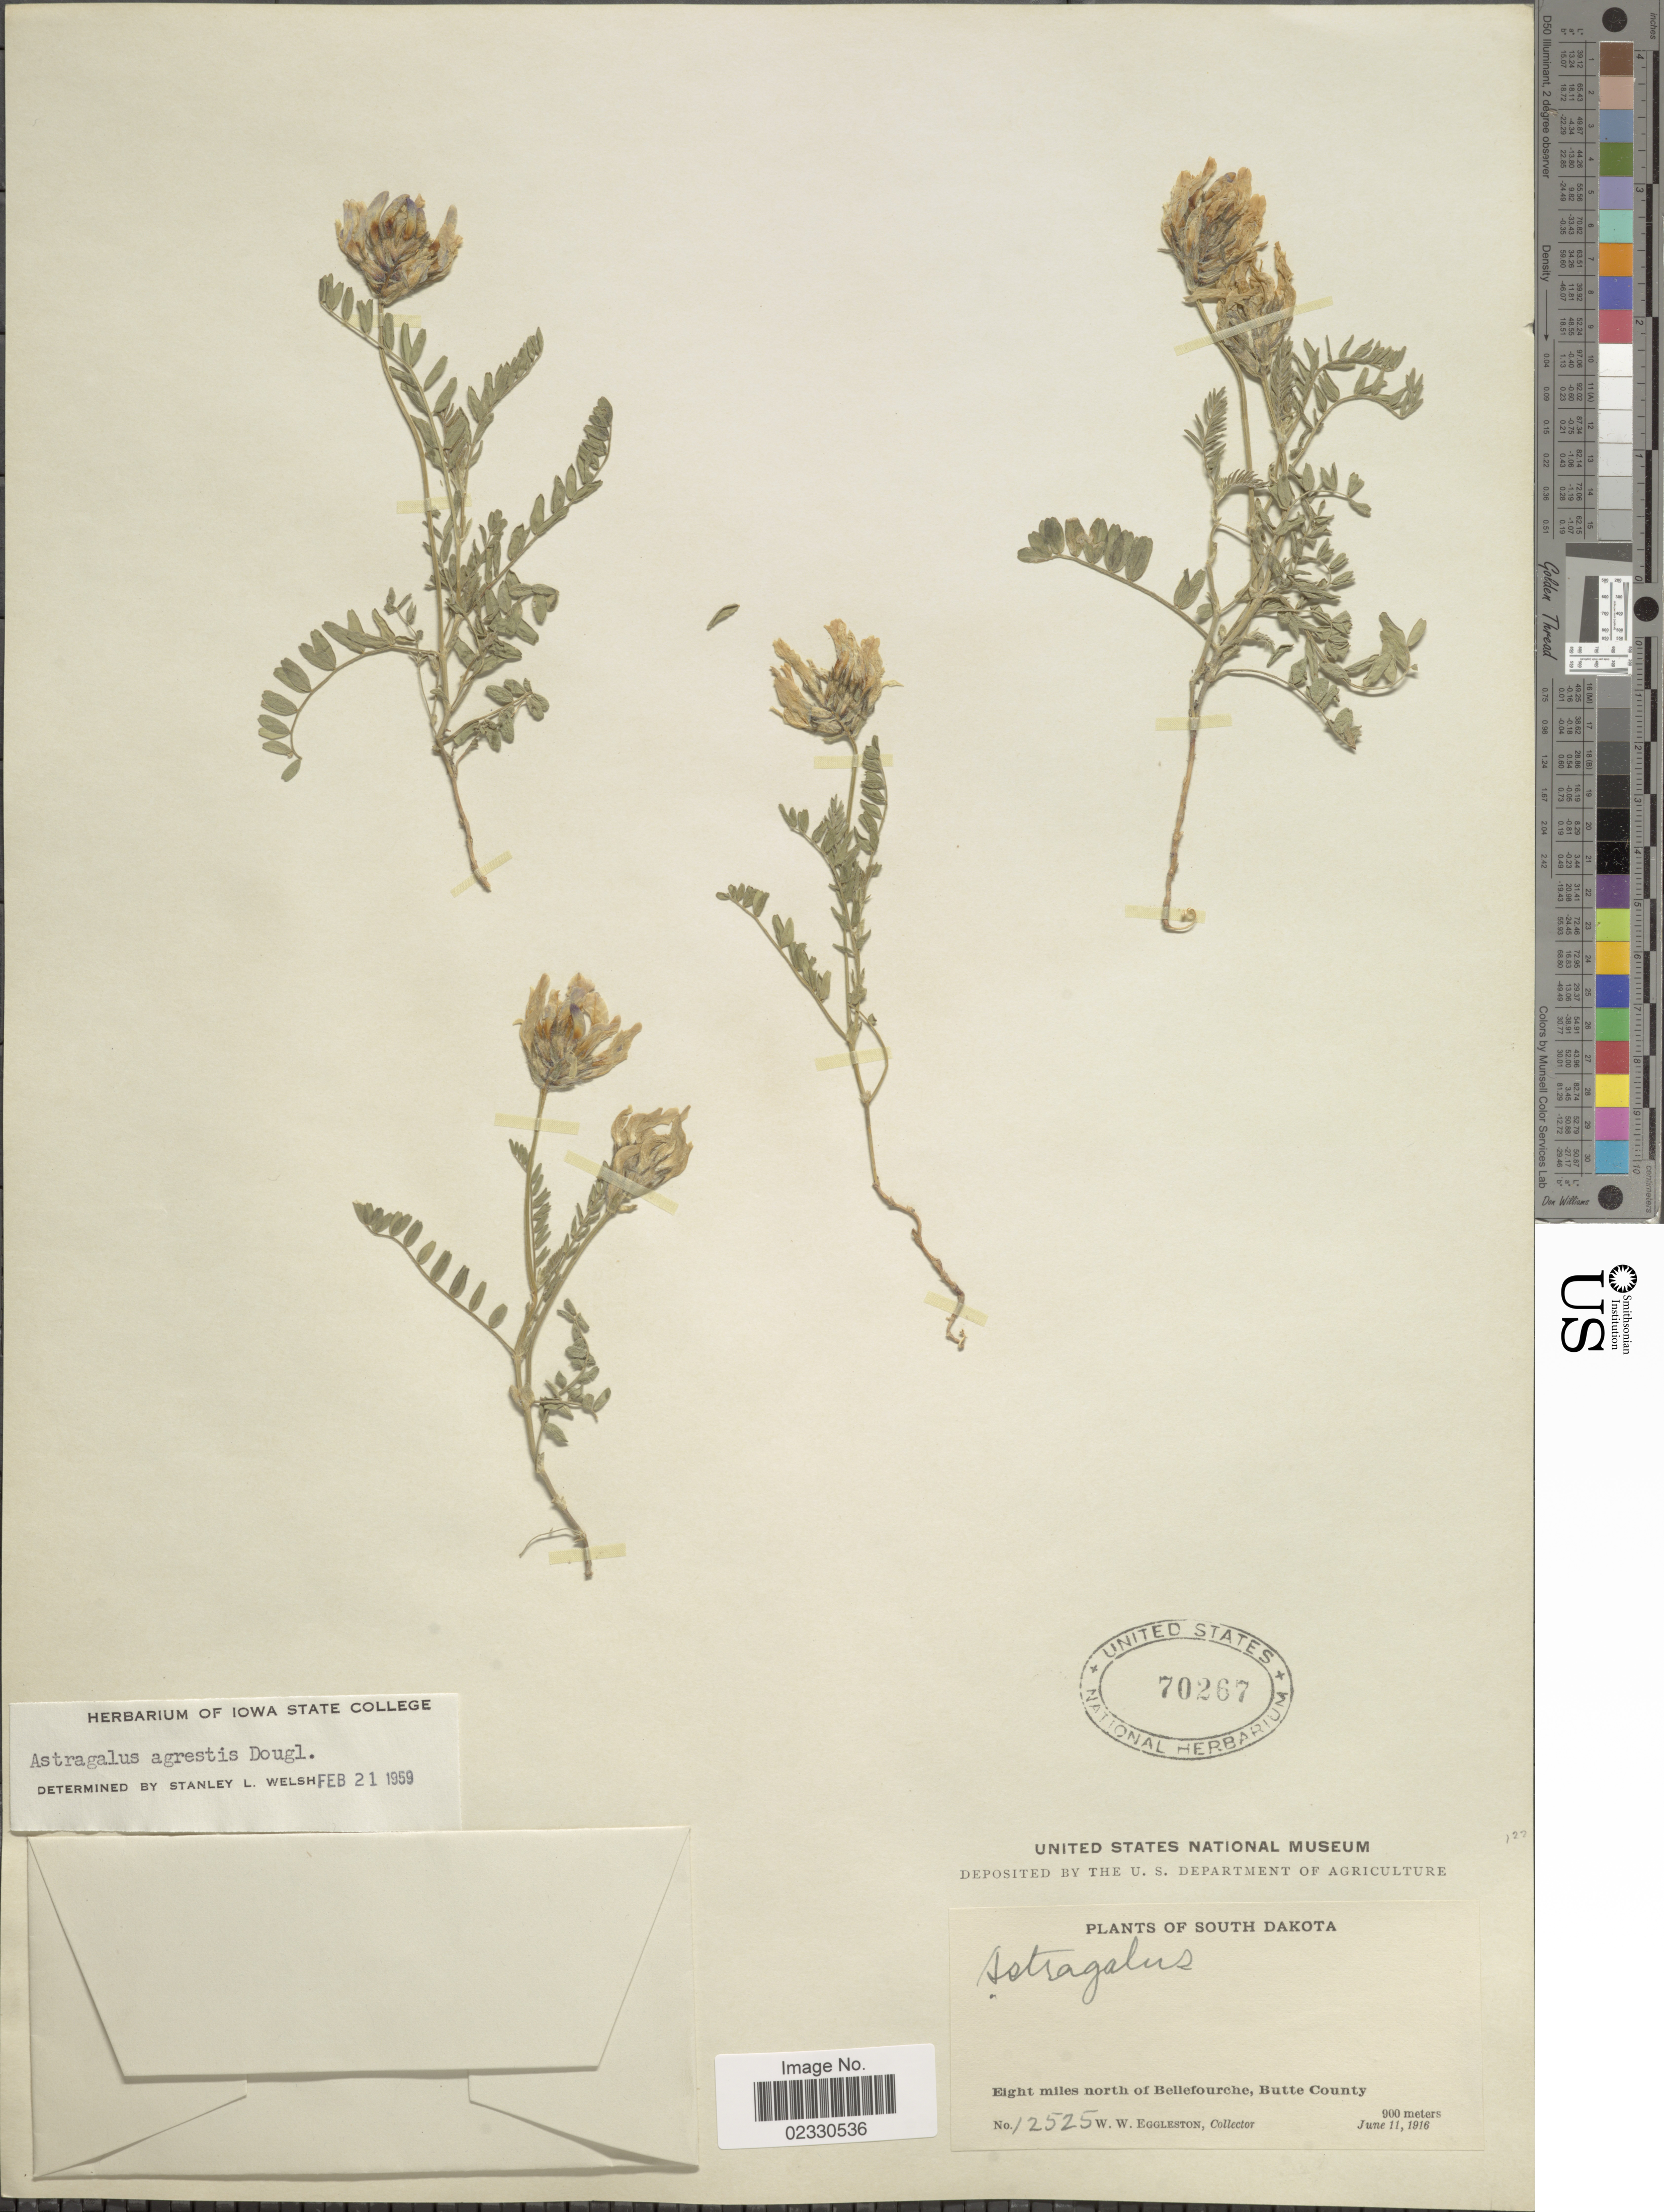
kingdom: Plantae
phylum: Tracheophyta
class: Magnoliopsida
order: Fabales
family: Fabaceae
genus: Astragalus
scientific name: Astragalus dasyglottis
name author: DC.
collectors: W. W. Eggleston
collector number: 12525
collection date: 1916-06-11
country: United States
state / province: South Dakota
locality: Eight miles north of Bellefourche, Butte County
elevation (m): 900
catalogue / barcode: US 70267